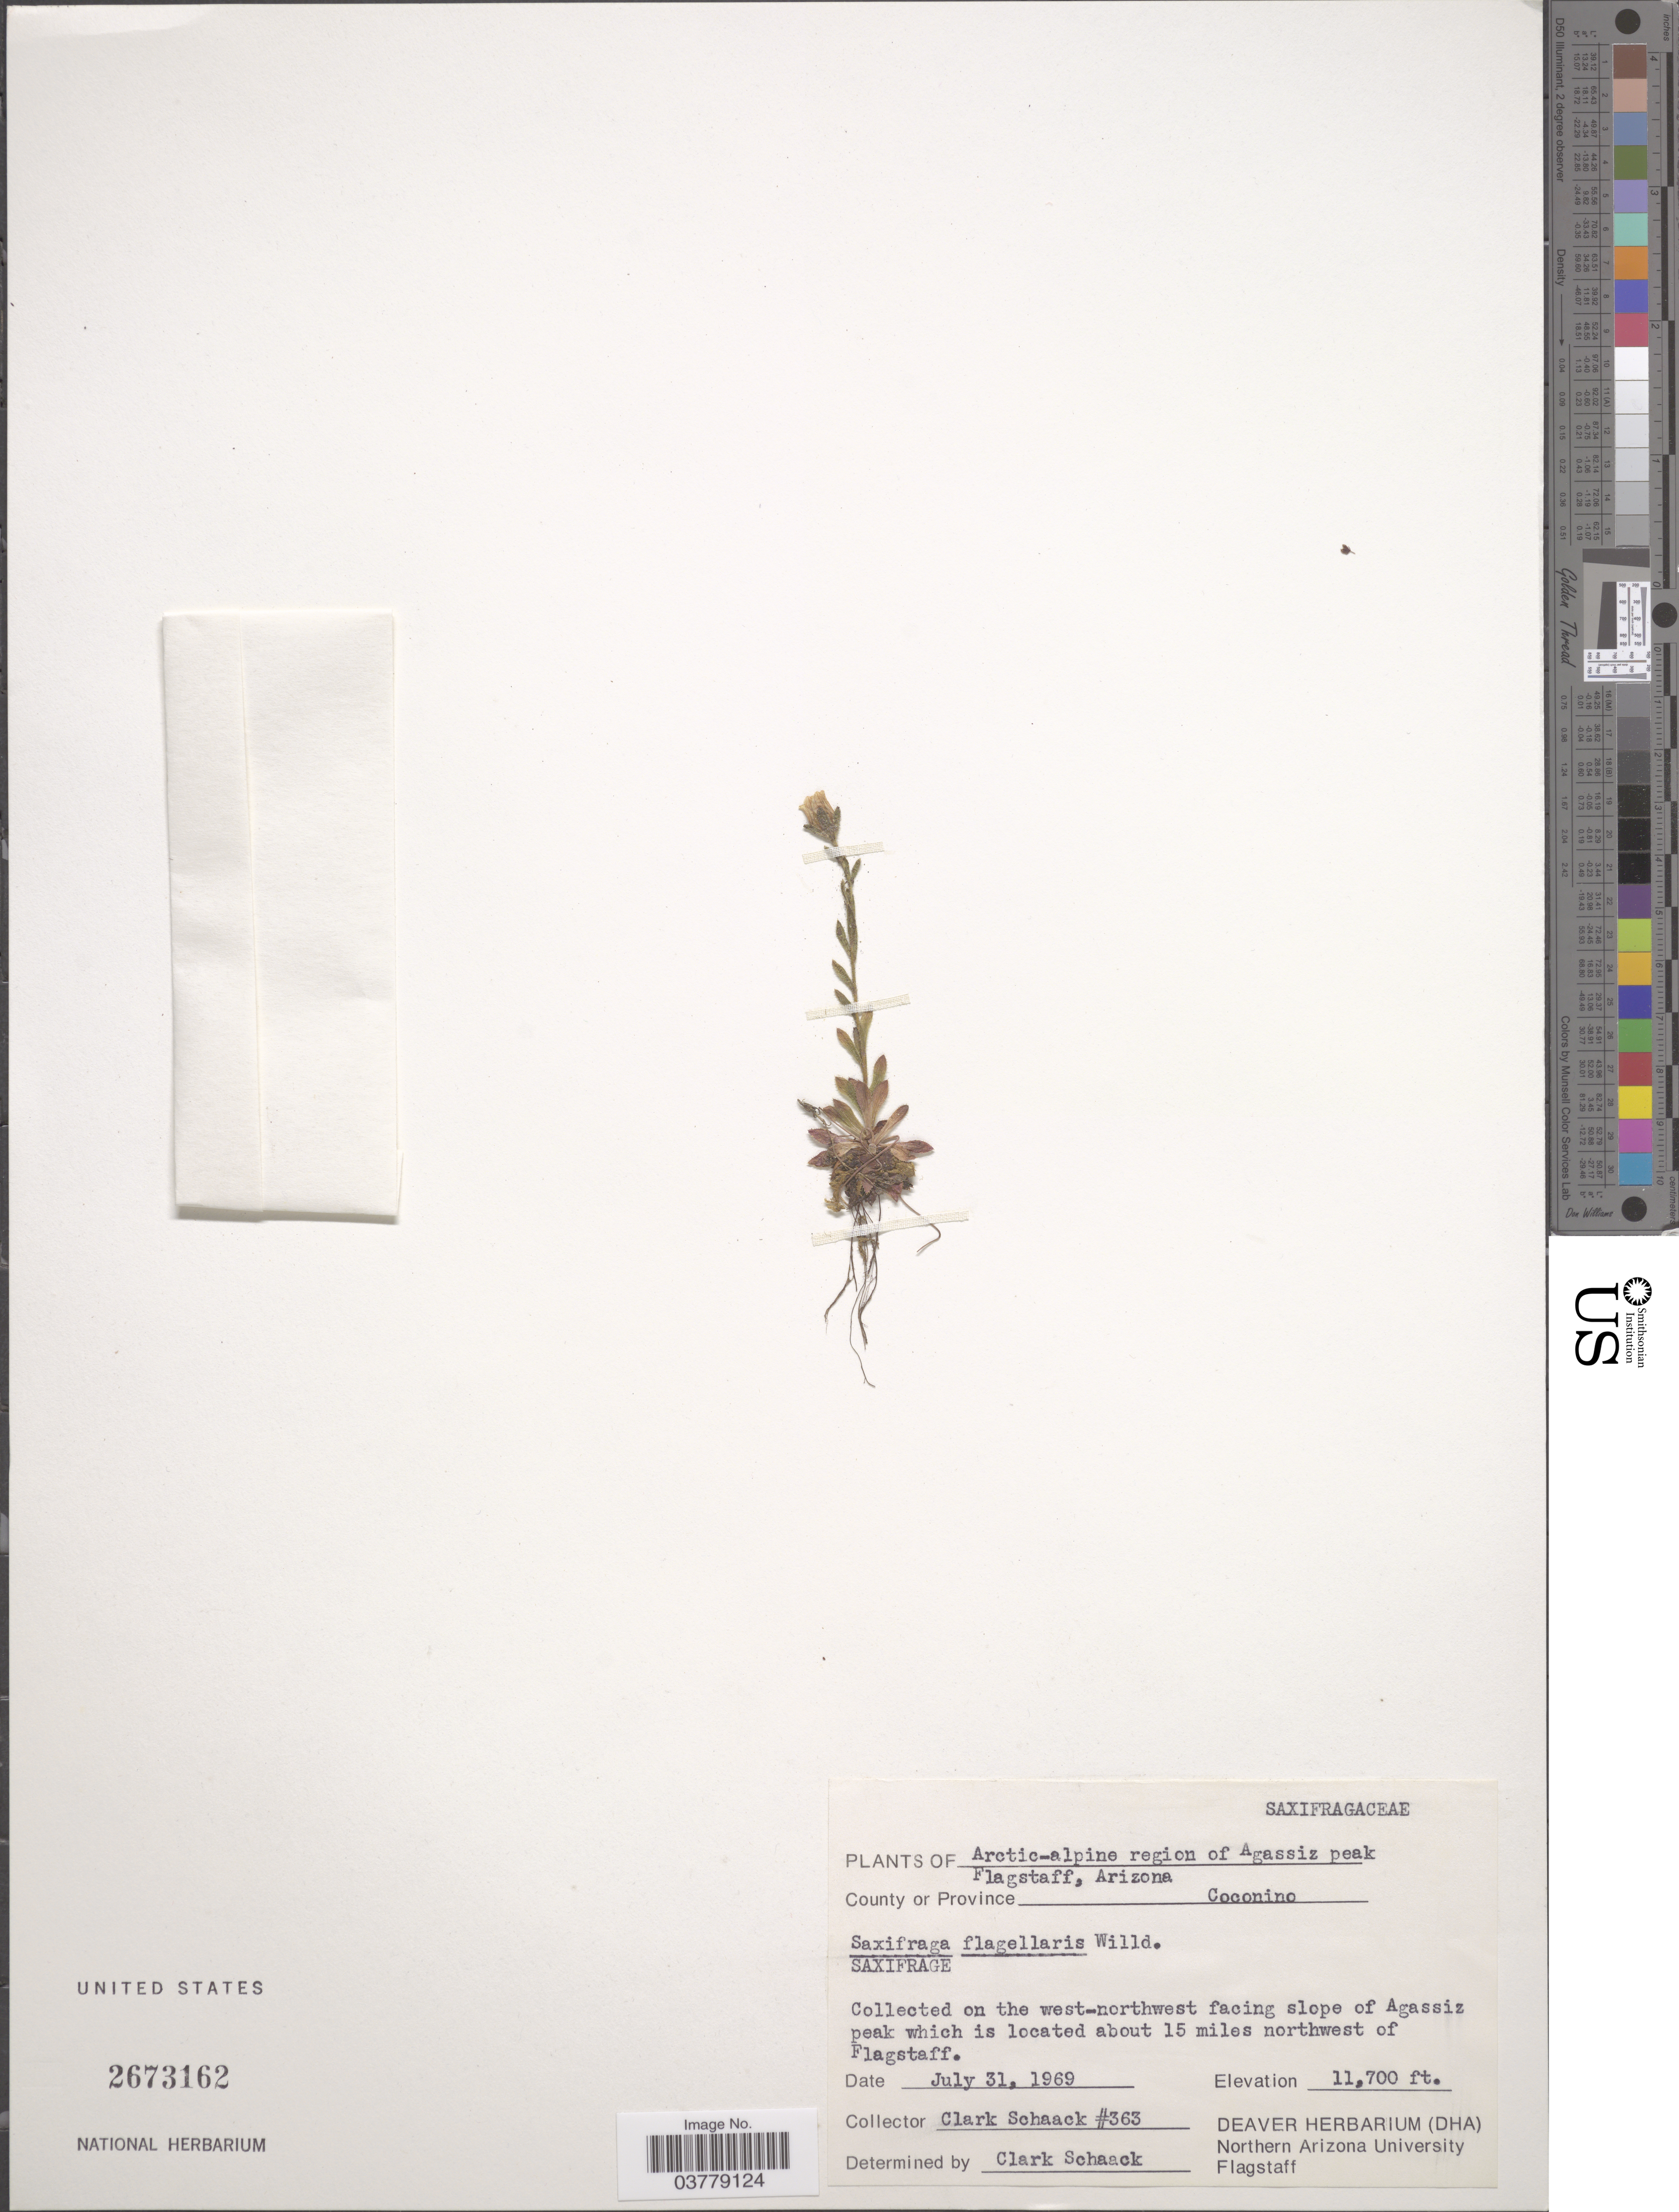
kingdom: Plantae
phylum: Tracheophyta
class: Magnoliopsida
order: Saxifragales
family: Saxifragaceae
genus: Saxifraga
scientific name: Saxifraga flagellaris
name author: Willd. ex Sternb.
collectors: C. G. Schaack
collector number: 363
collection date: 1969-07-31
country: United States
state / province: Arizona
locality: Arctic-alpine region of Agassiz peak. Flagstaff. County or Province Coconino. On the west-northwest facing slope of Agassiz peak which is located about 15 miles northwest of Flagstaff.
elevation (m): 3566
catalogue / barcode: US 2673162